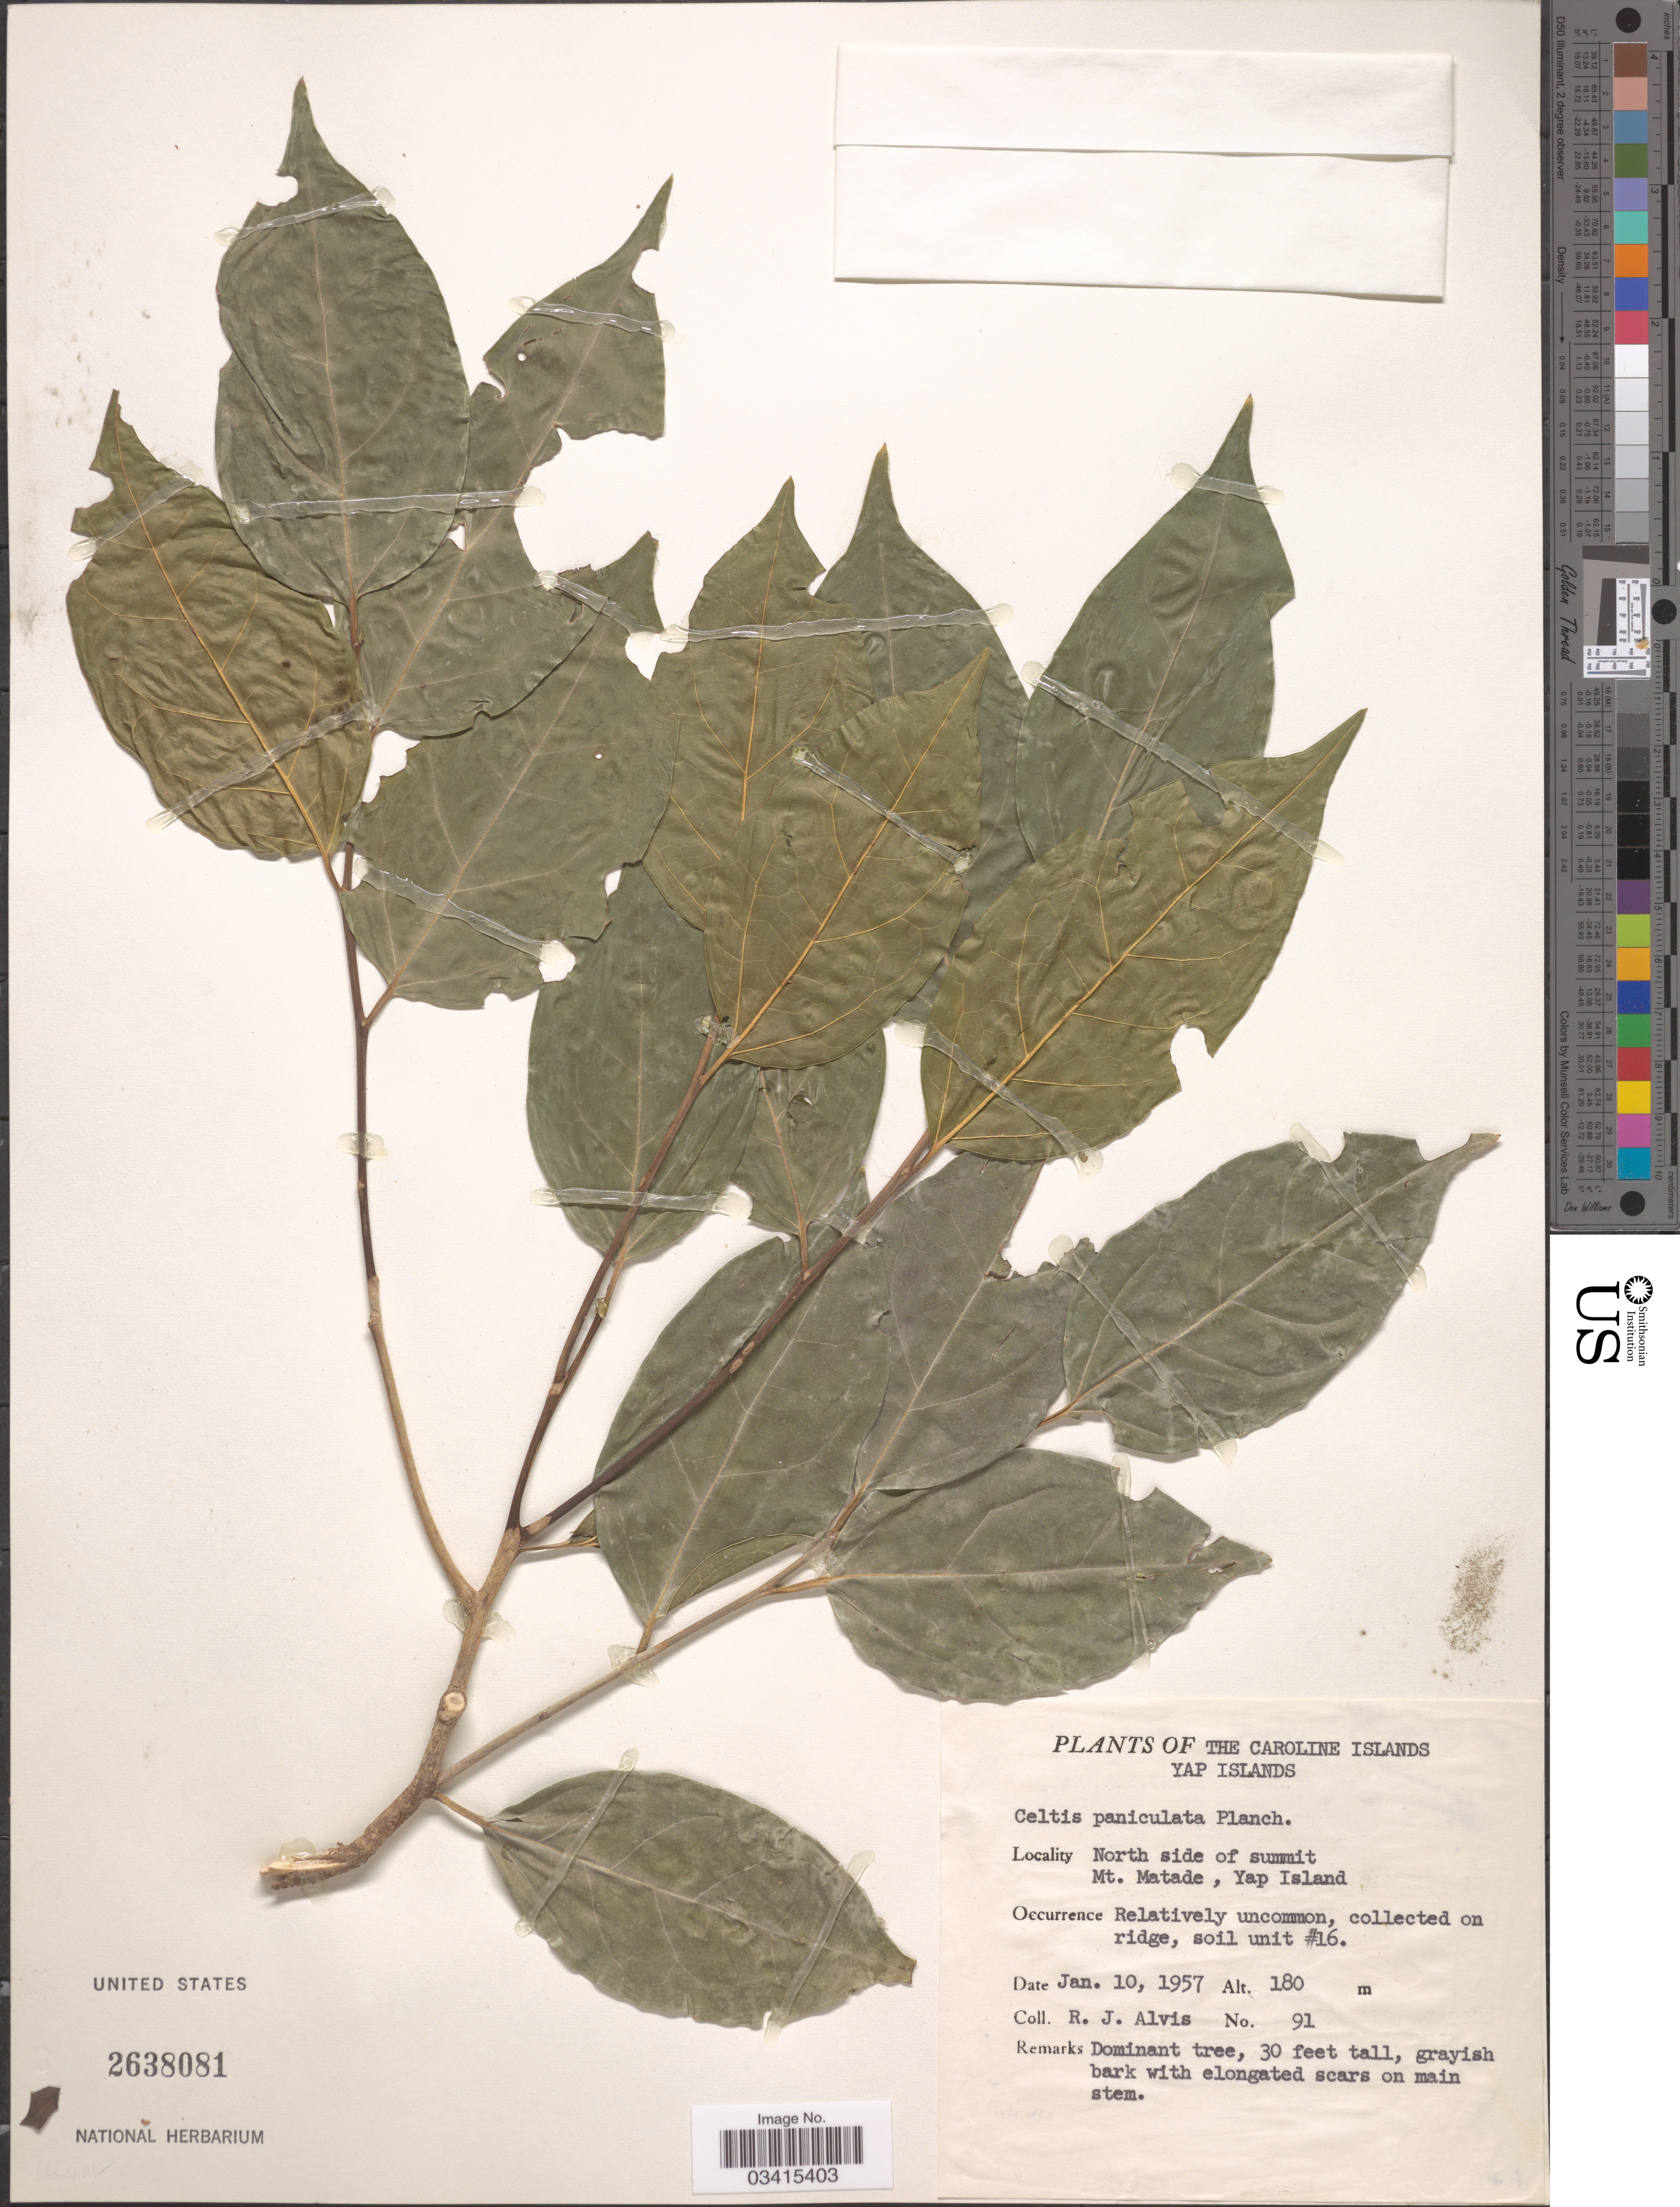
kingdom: Plantae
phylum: Tracheophyta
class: Magnoliopsida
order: Rosales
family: Cannabaceae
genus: Celtis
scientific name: Celtis paniculata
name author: (Endl.) Planch.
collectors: R. Alvis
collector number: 91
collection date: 1957-01-10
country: Micronesia, Federated States of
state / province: Yap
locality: The Caroline Islands. Yap Island. North side of summit, Mt. Matade. On ridge, soil unit #16.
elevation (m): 180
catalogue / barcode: US 2638081